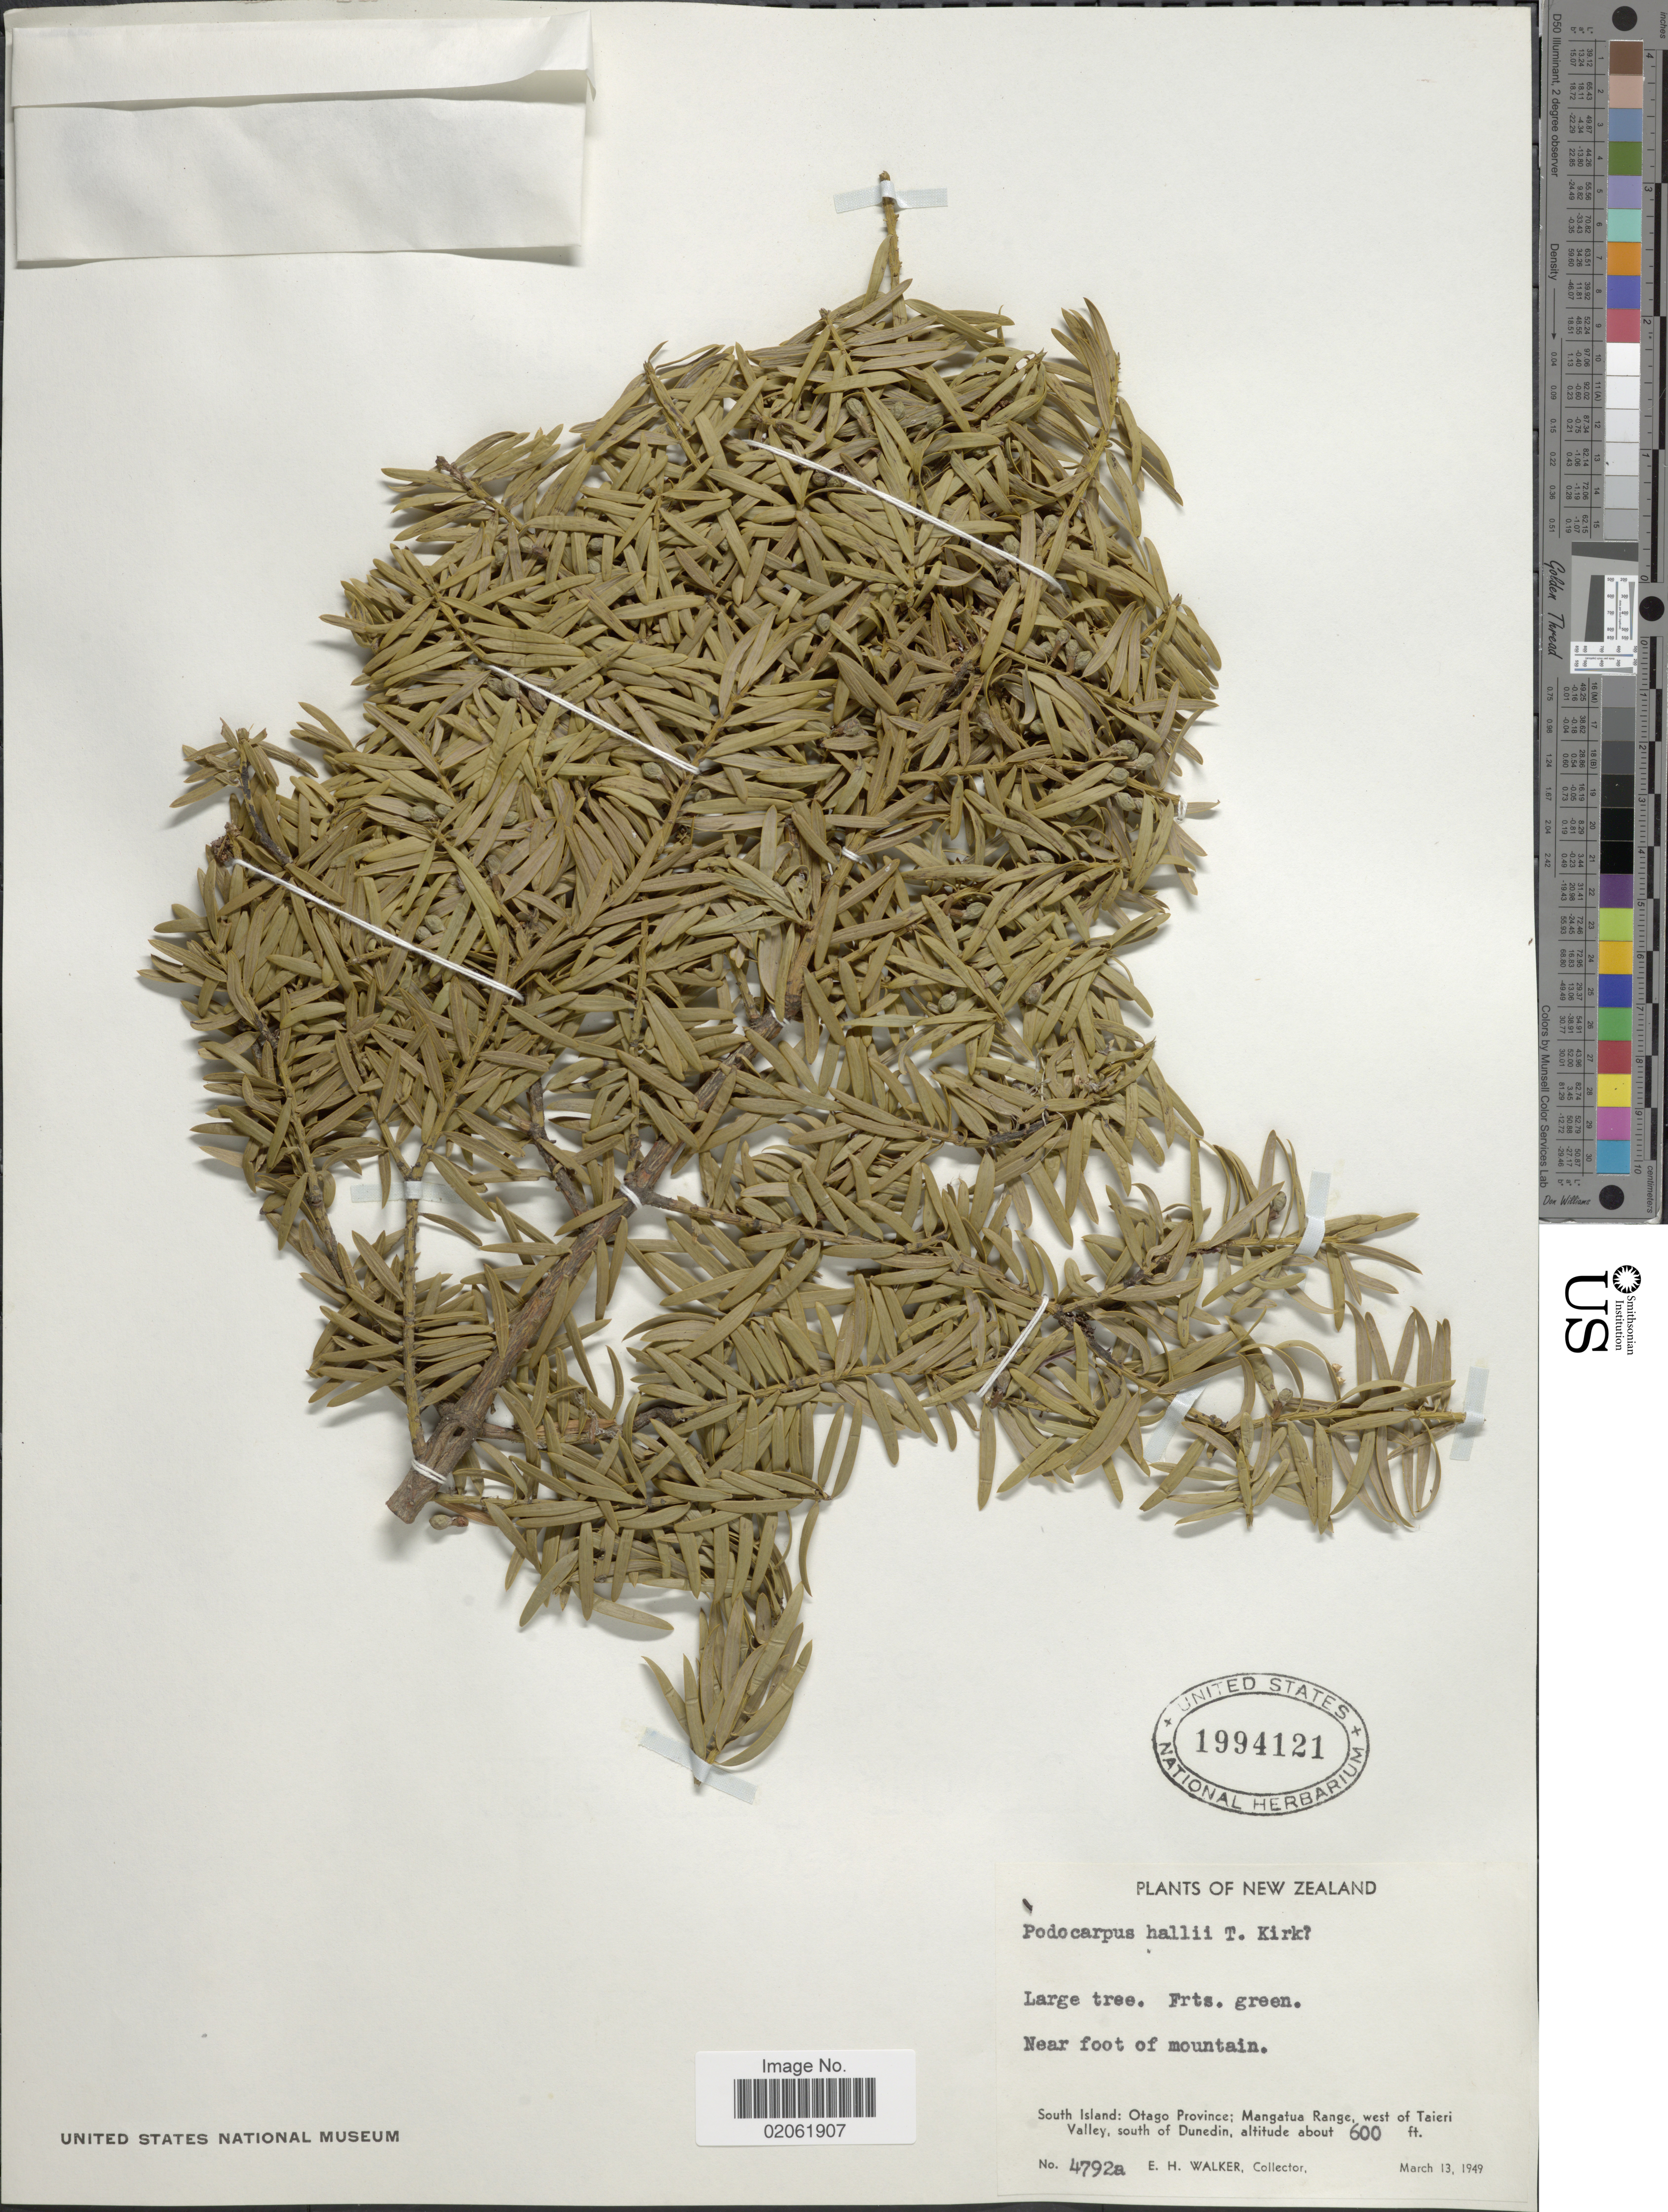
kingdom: Plantae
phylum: Tracheophyta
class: Pinopsida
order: Pinales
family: Podocarpaceae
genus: Podocarpus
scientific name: Podocarpus hallii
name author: Kirk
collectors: E. H. Walker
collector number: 4792a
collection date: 1949-03-13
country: New Zealand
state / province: Otago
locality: Near foot of mountain, South Island: Otago Province; Mangatua Range, west of Taieri Valley, south of Dunedin.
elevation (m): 183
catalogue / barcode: US 1994121